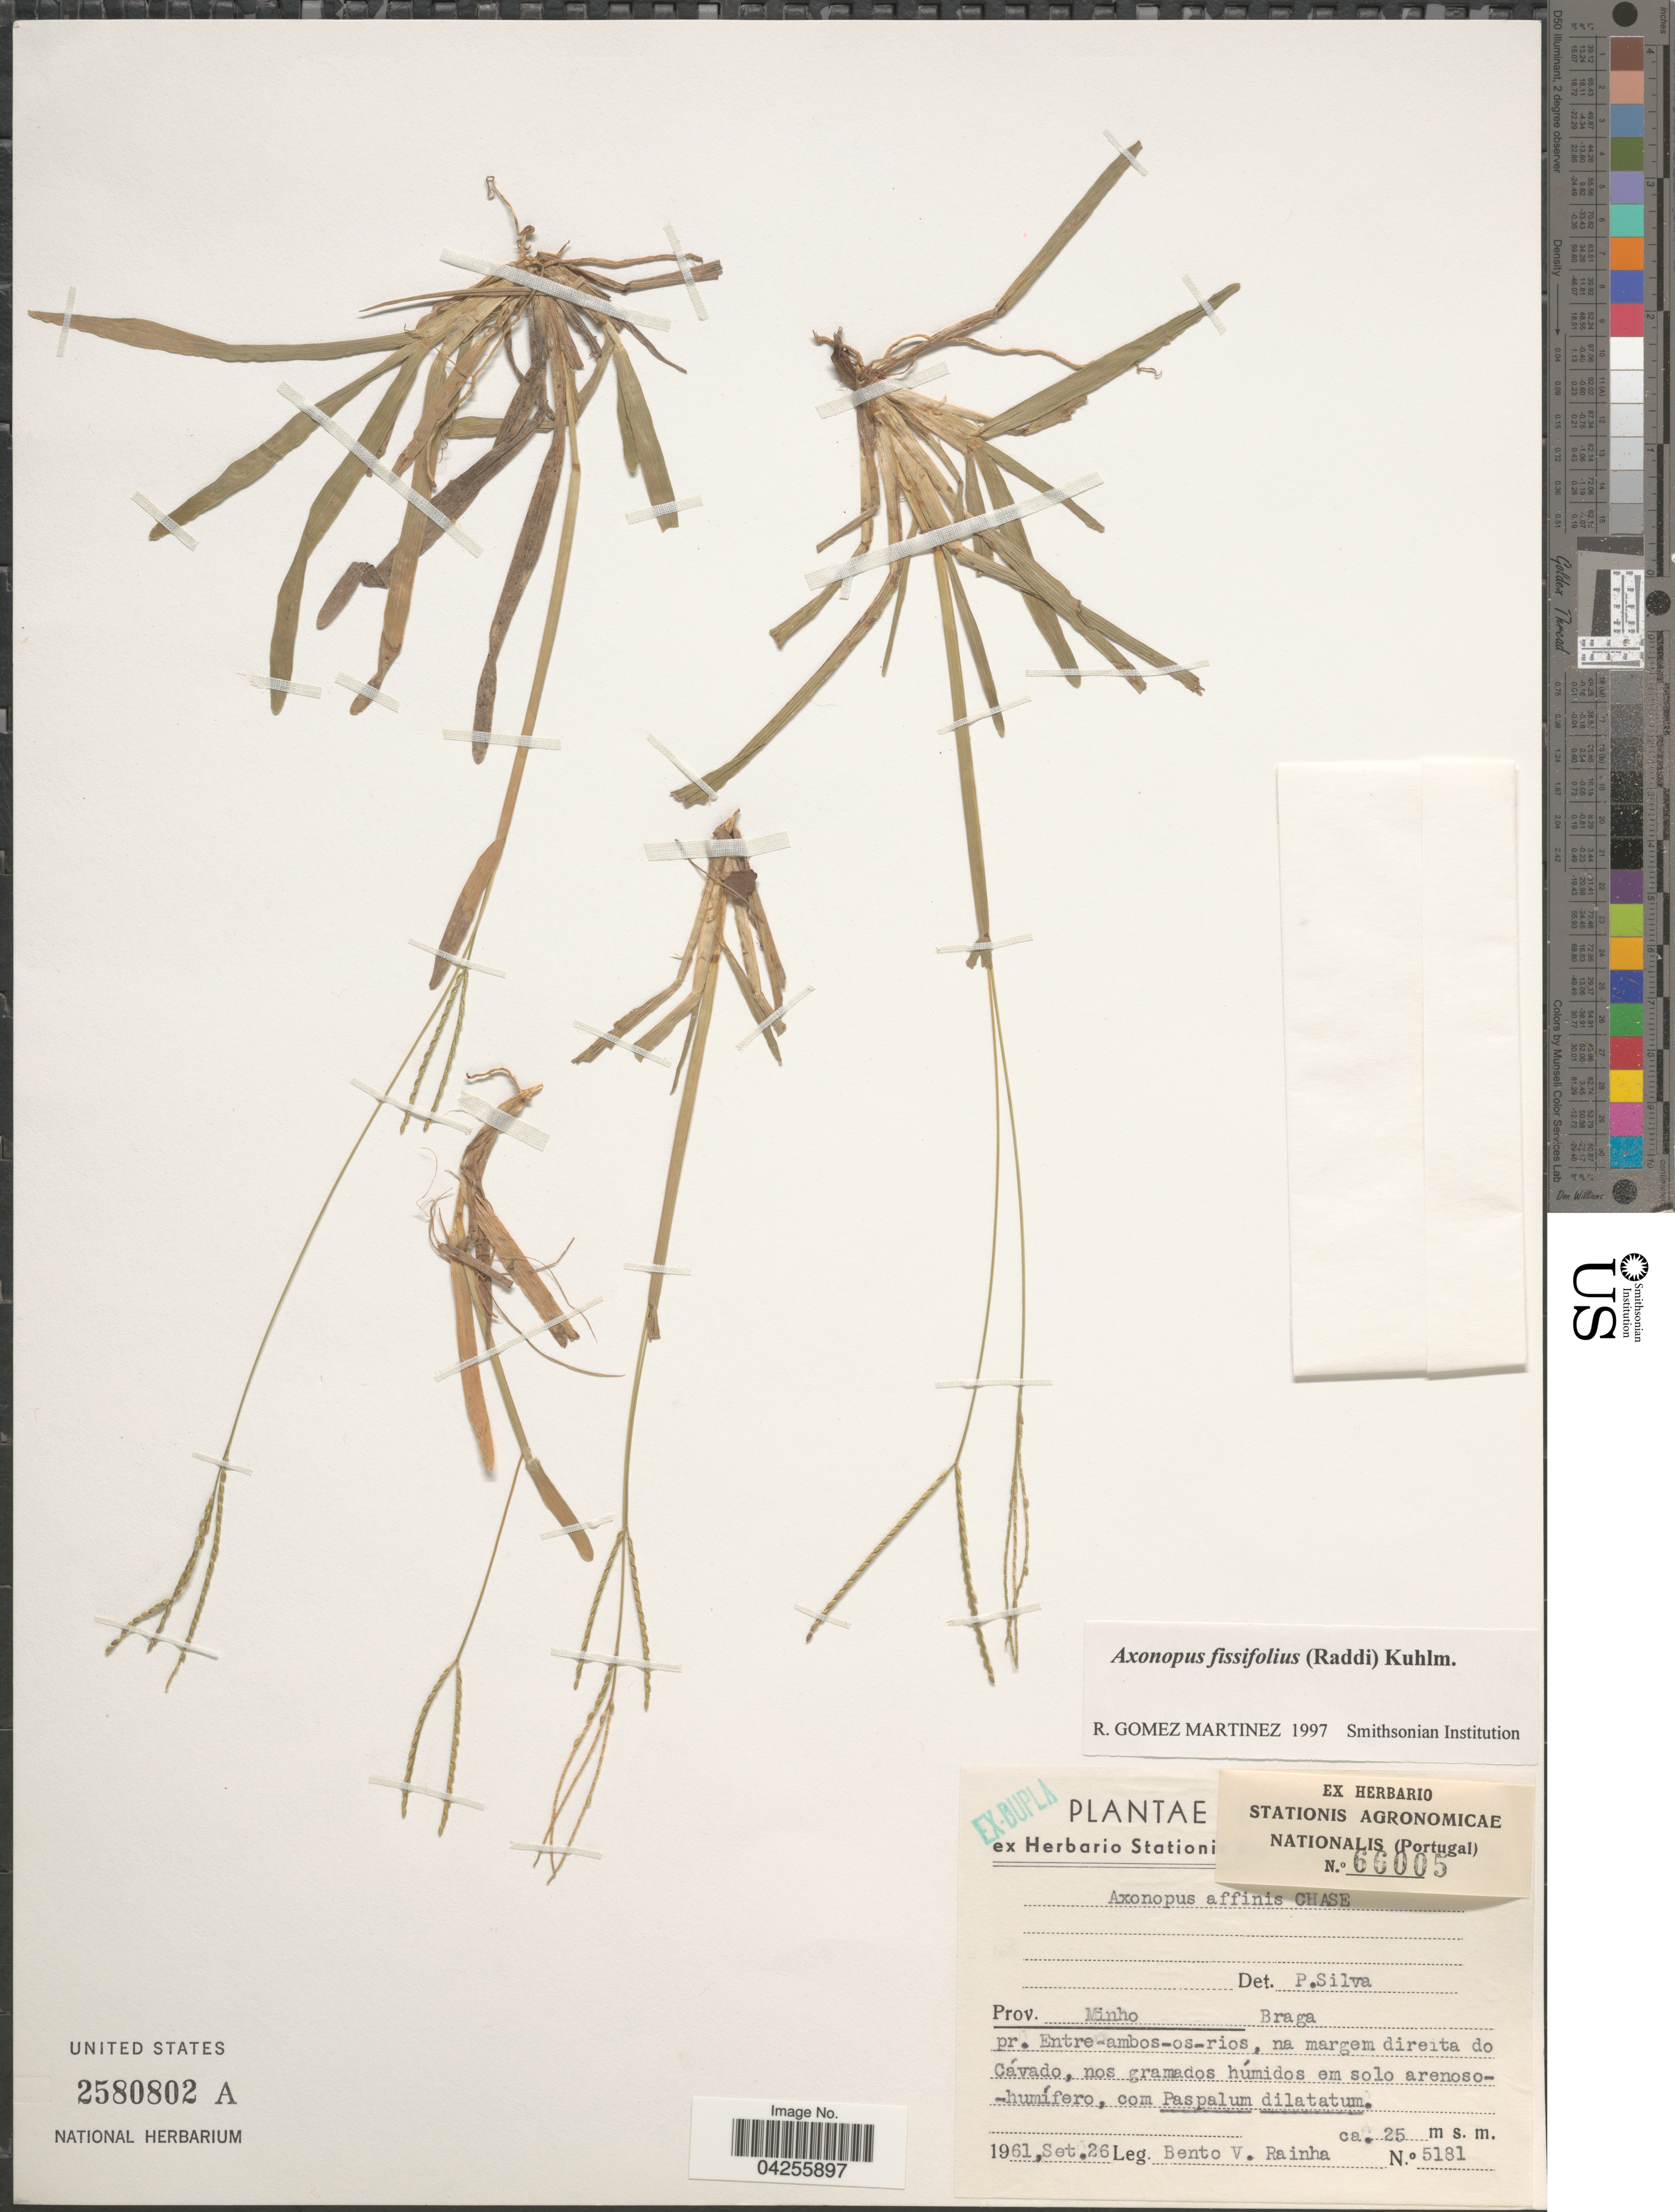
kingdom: Plantae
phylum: Tracheophyta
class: Liliopsida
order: Poales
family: Poaceae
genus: Axonopus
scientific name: Axonopus fissifolius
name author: (Raddi) Kuhlm.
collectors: B. Rainha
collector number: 5181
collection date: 1961-09-26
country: Portugal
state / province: Braga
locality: Prov. Minho. Pr. Entre-ambos-os-rios, na margem direita do Cávado, nos gramados húmidos em solo arenoso-humífero, com Paspalum dilatatum.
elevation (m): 25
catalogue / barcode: US 2580802A